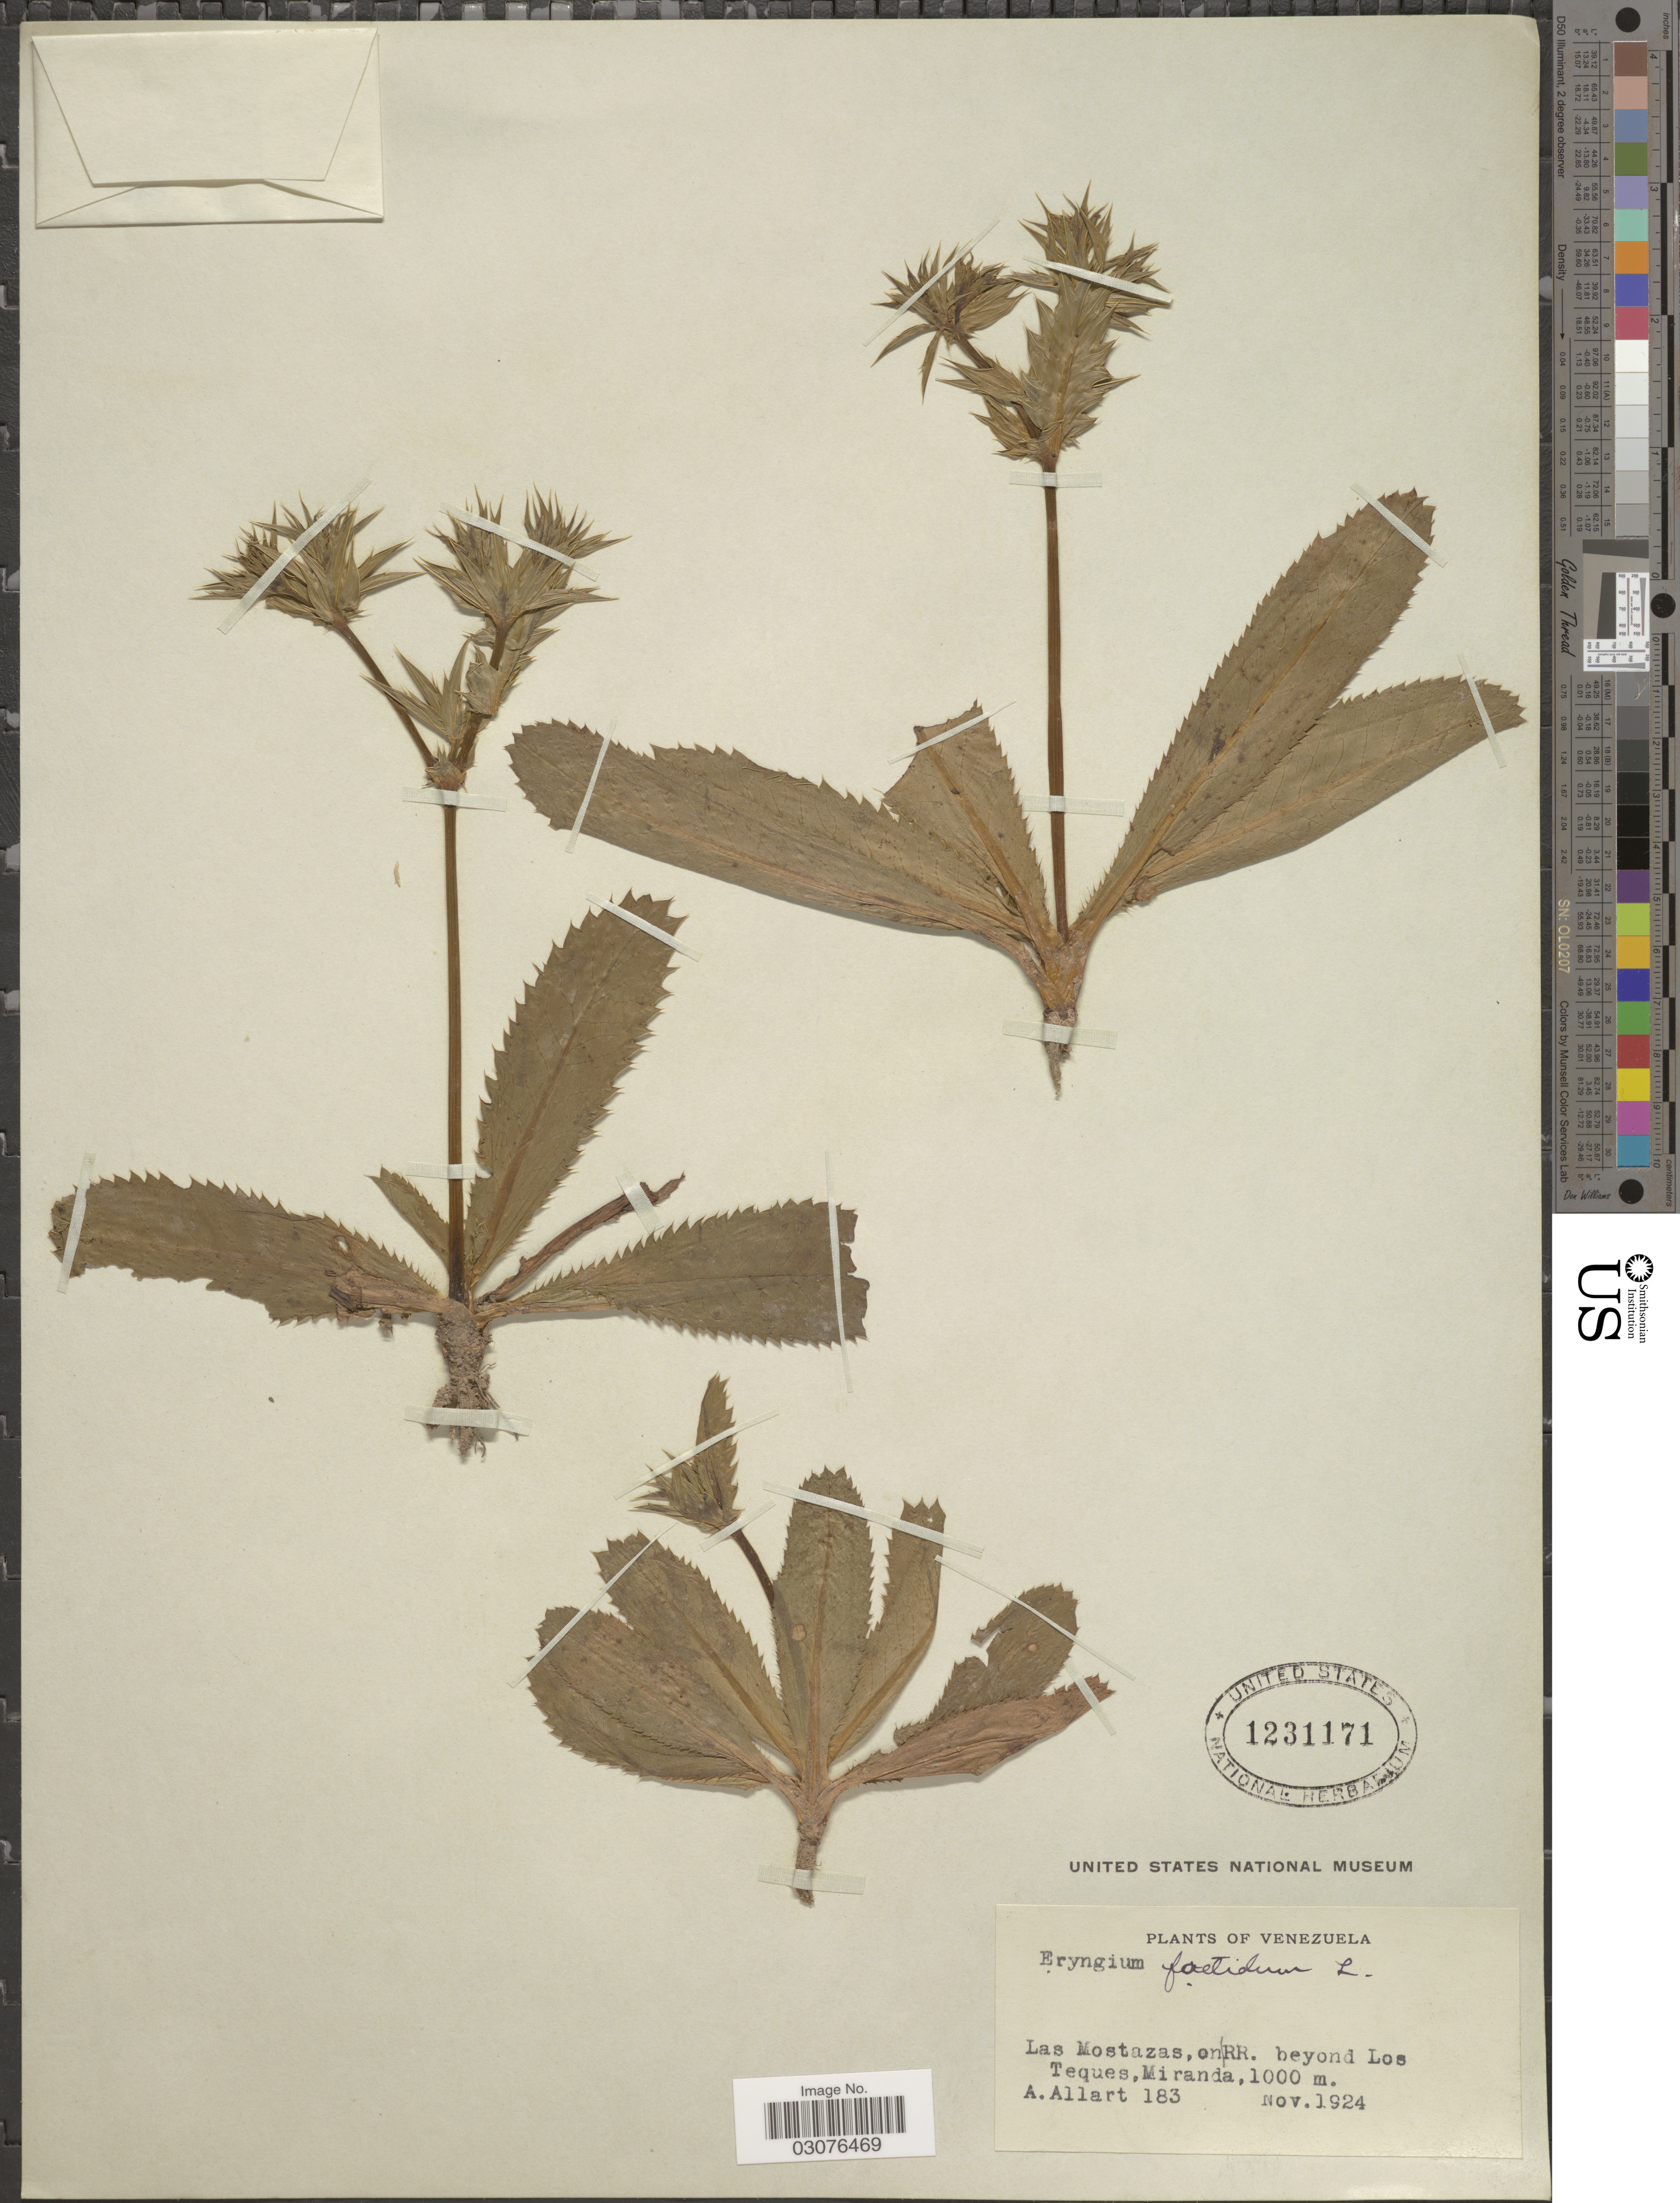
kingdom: Plantae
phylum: Tracheophyta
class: Magnoliopsida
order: Apiales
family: Apiaceae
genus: Eryngium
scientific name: Eryngium foetidum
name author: L.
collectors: A. Allart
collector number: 183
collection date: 1924-11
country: Venezuela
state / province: Miranda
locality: Las Mostazas on RR. beyond Los Teques.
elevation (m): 1000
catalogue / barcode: US 1231171